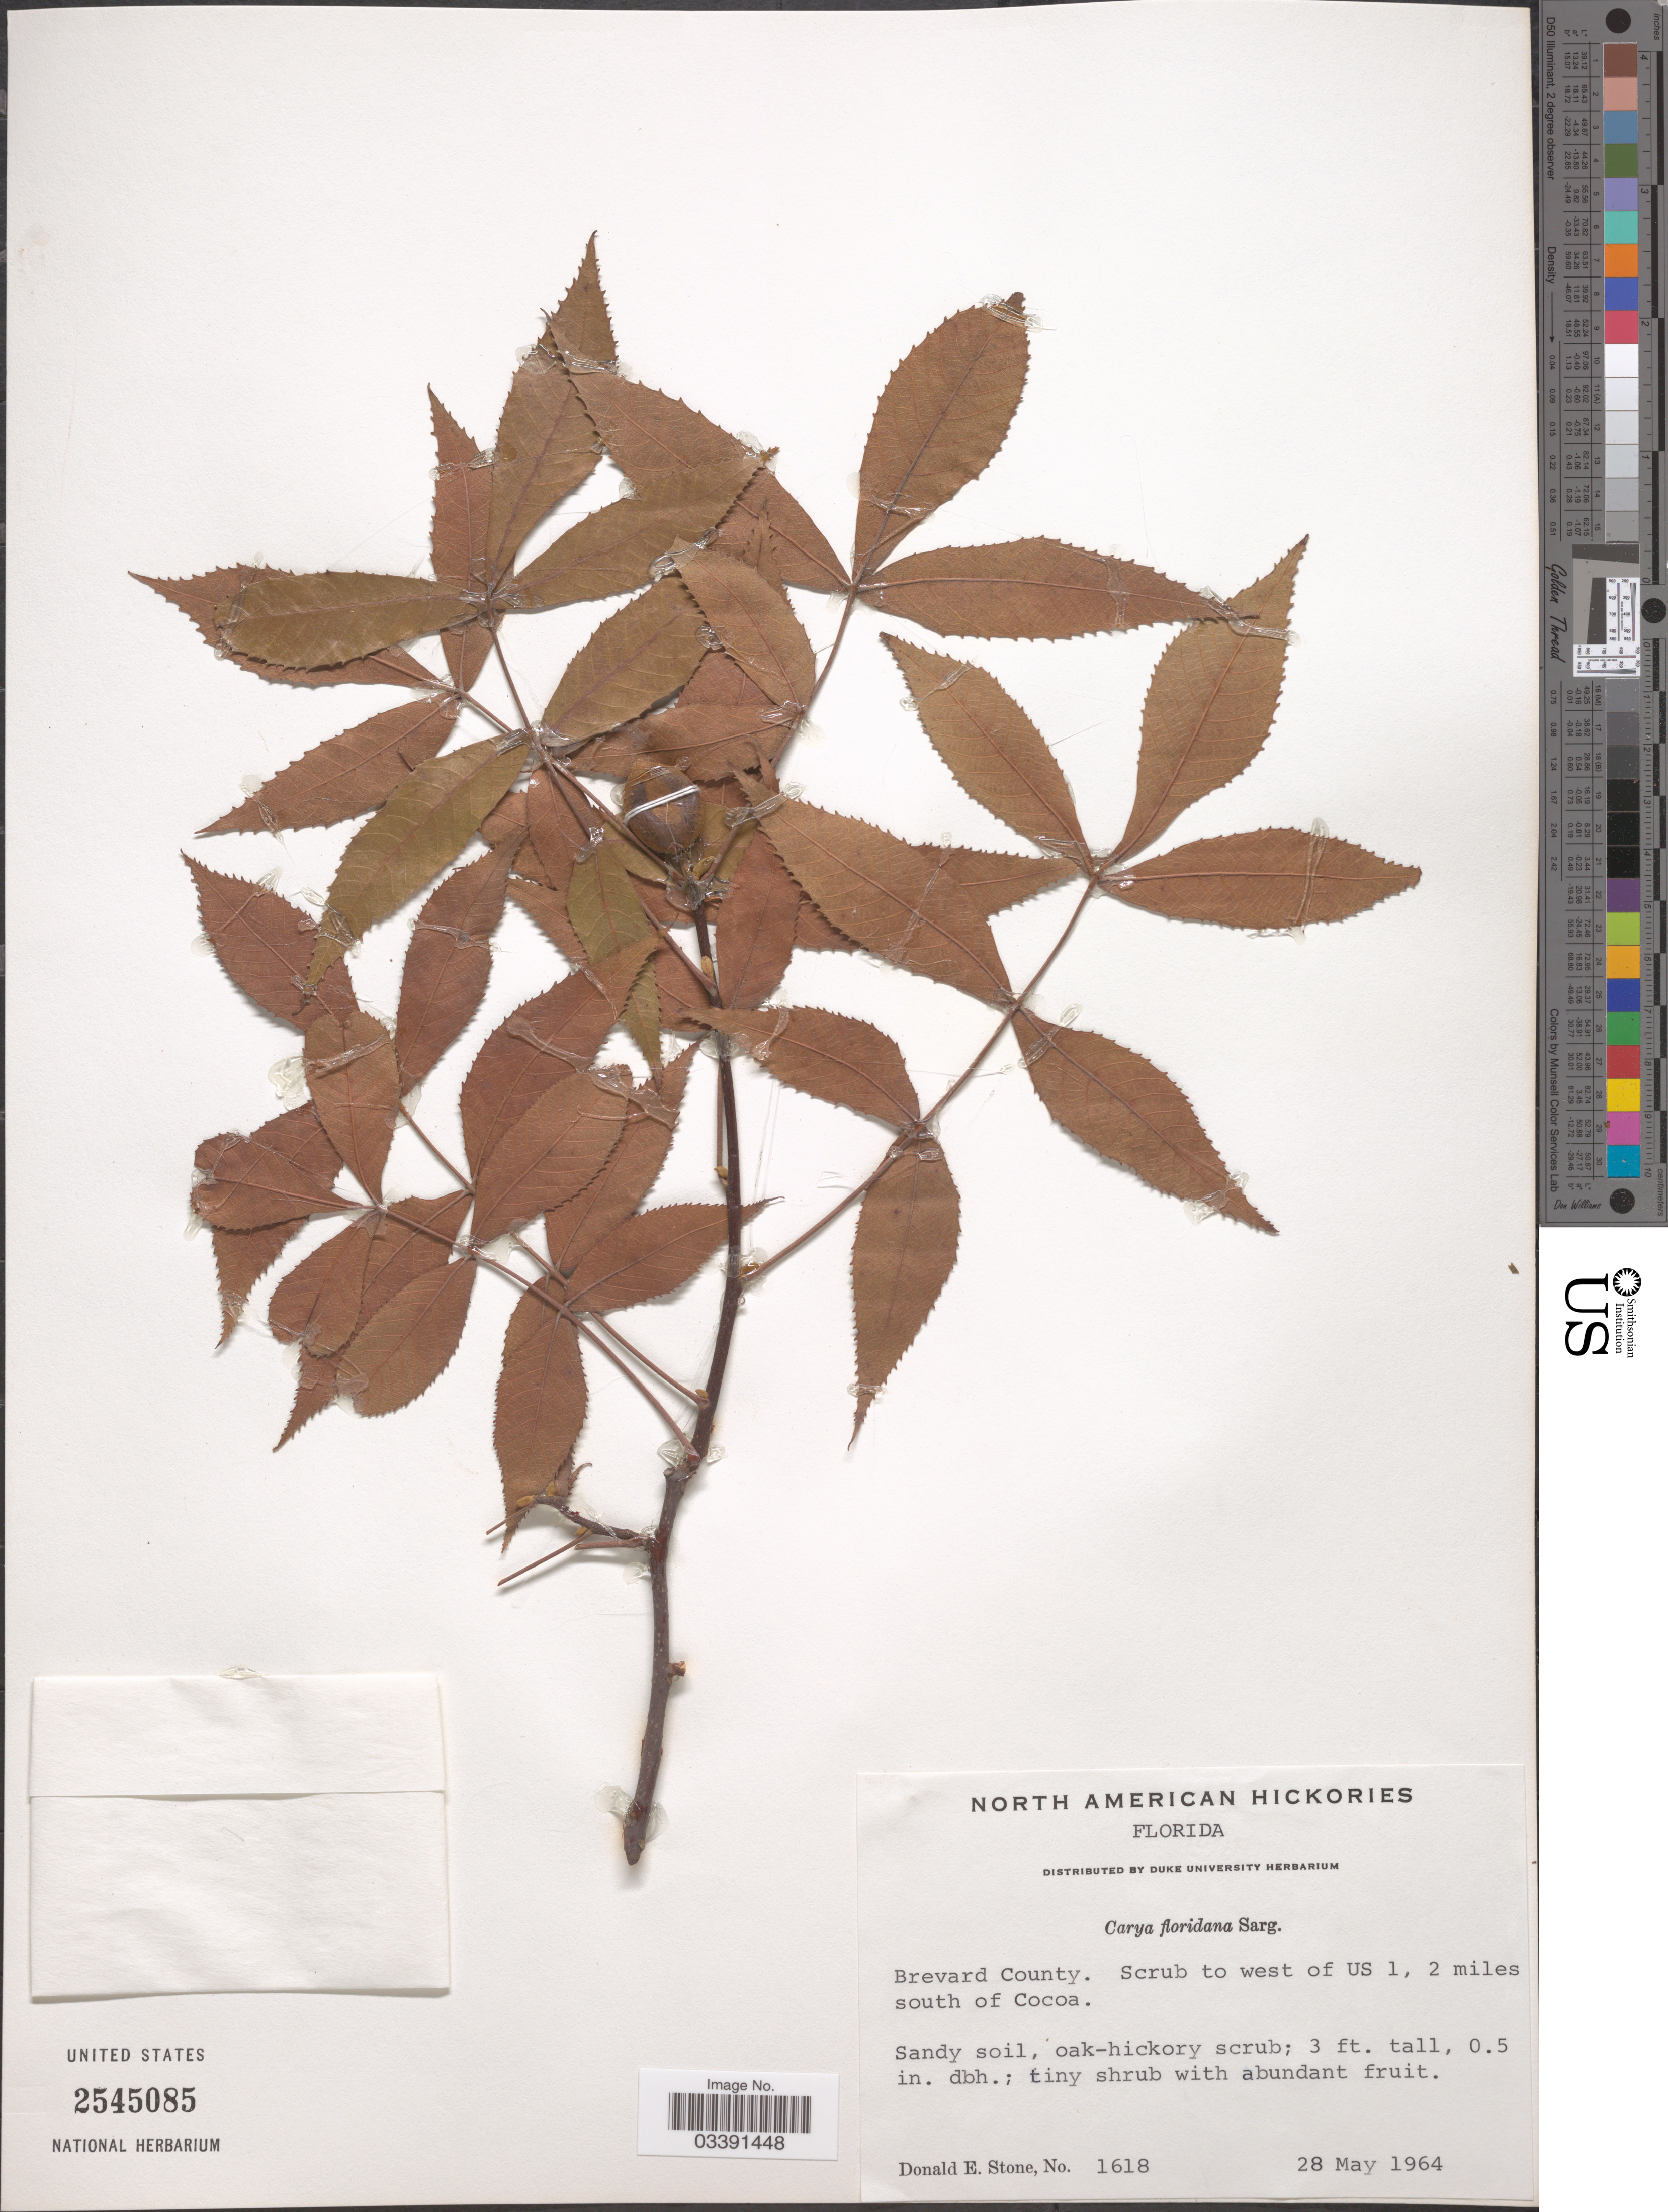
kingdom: Plantae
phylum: Tracheophyta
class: Magnoliopsida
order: Fagales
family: Juglandaceae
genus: Carya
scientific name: Carya floridana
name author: Sarg.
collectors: D. Stone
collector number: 1618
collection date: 1964-05-28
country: United States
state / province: Florida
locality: Brevard County. Scrub to west of US 1, 2 miles south of Cocoa.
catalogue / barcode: US 2545085